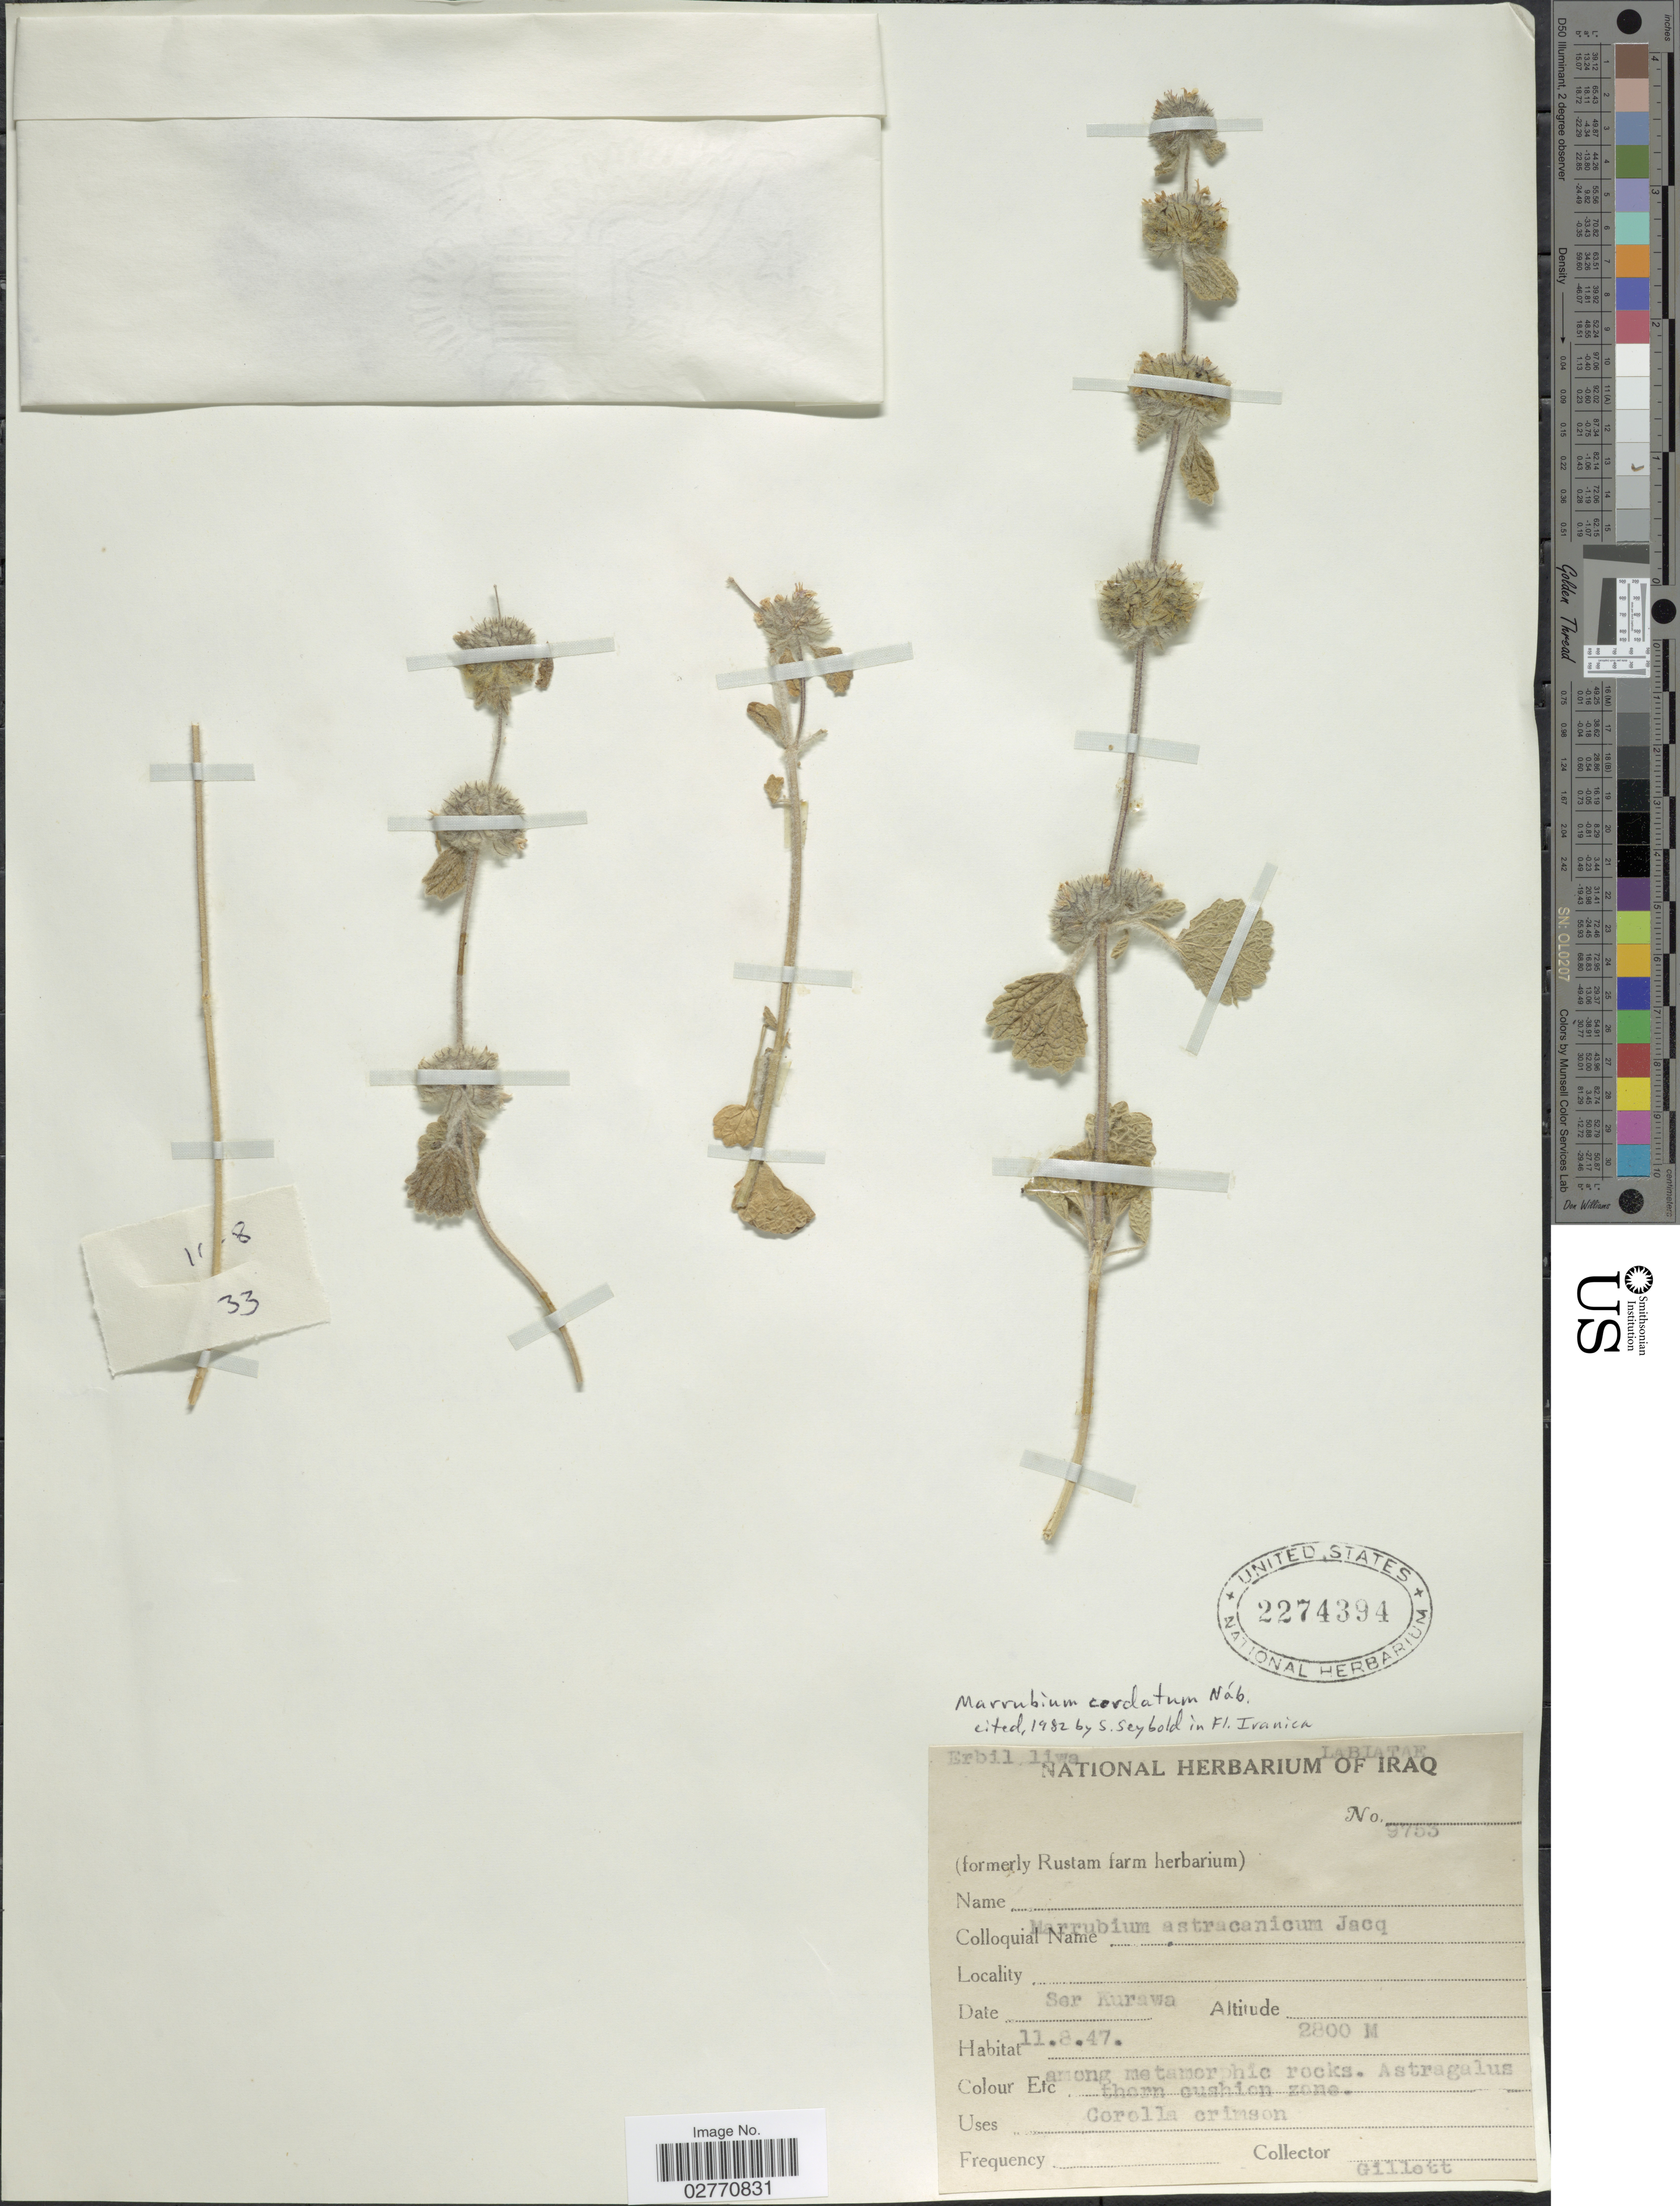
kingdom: Plantae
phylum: Tracheophyta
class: Magnoliopsida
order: Lamiales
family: Lamiaceae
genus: Marrubium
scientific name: Marrubium cordatum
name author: Nabelek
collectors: Gillett, --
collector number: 9753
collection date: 1947-08-11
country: Iraq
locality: Ser Kurawa. Erbil liwa.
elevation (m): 2800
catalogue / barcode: US 2274394